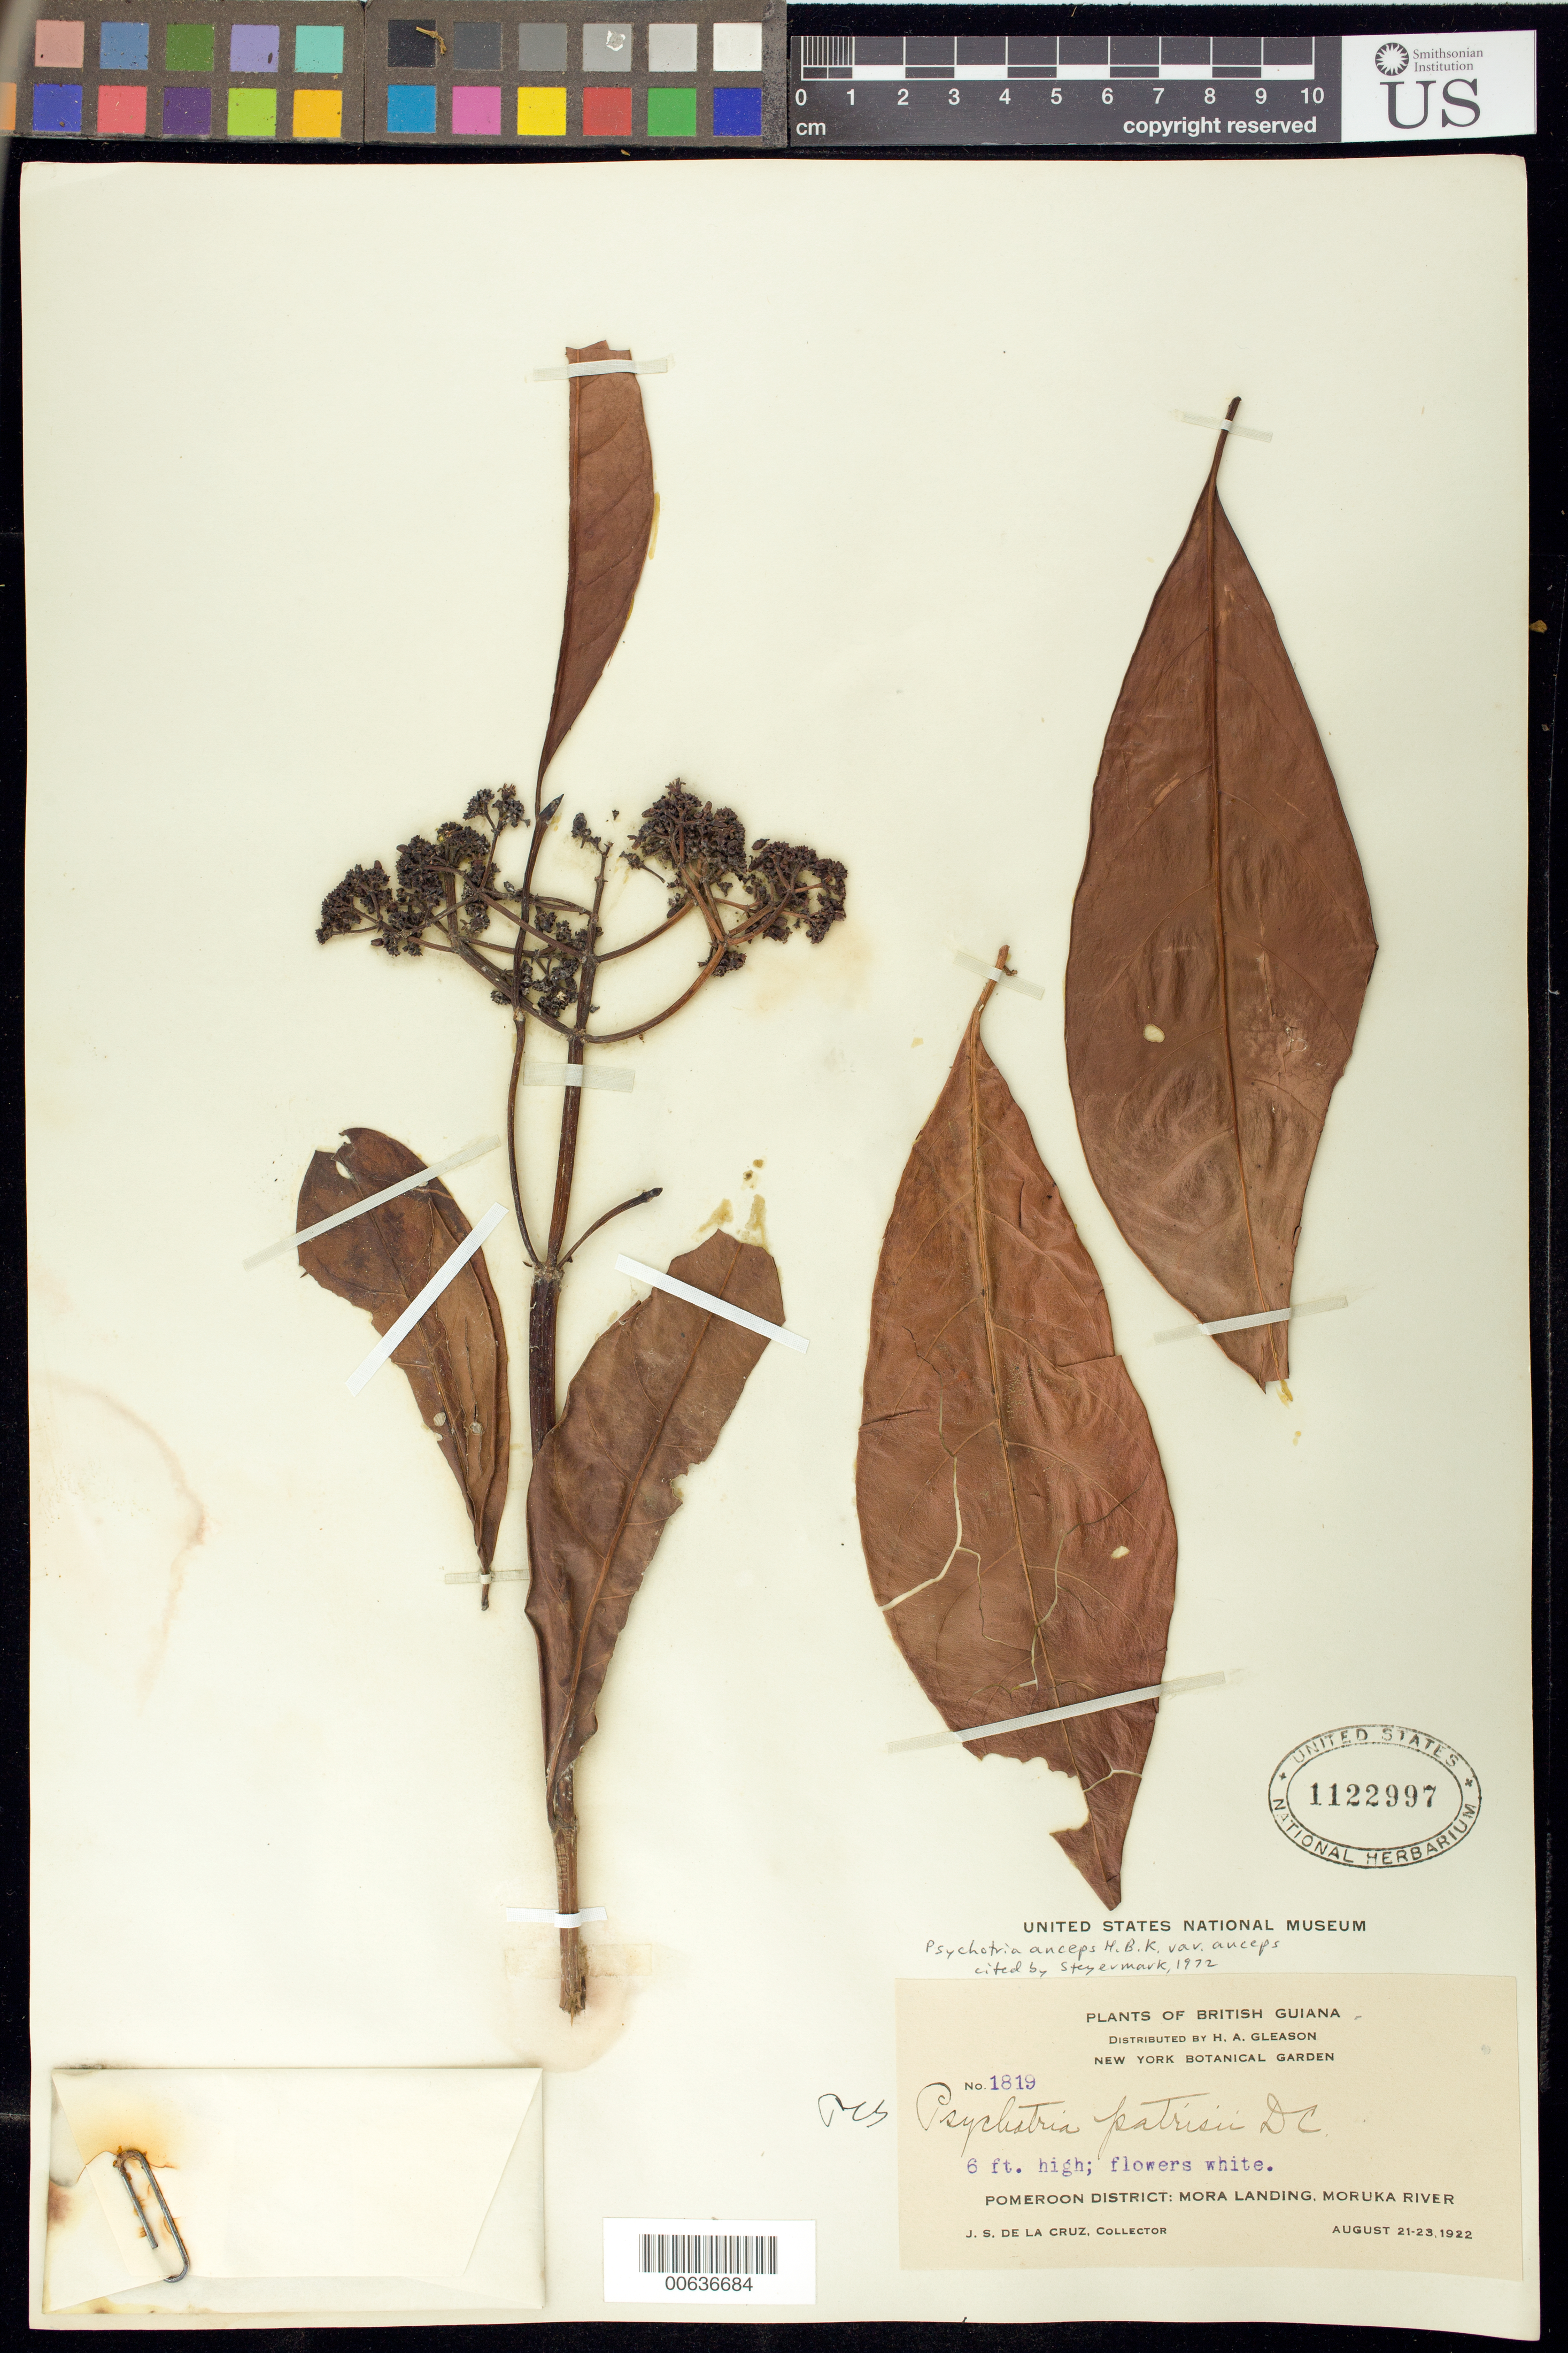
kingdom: Plantae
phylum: Tracheophyta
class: Magnoliopsida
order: Gentianales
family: Rubiaceae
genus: Psychotria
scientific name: Psychotria anceps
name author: Kunth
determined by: Steyermark, Julian A., (VEN)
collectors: J. S. de la Cruz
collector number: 1819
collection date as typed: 21-Aug-22 to 23-Aug-22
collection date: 1922-08-21/1922-08-23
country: Guyana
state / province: Barima-Waini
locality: Mora Landing, Moruka R., Pomeroon Dist.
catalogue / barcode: US 1122997